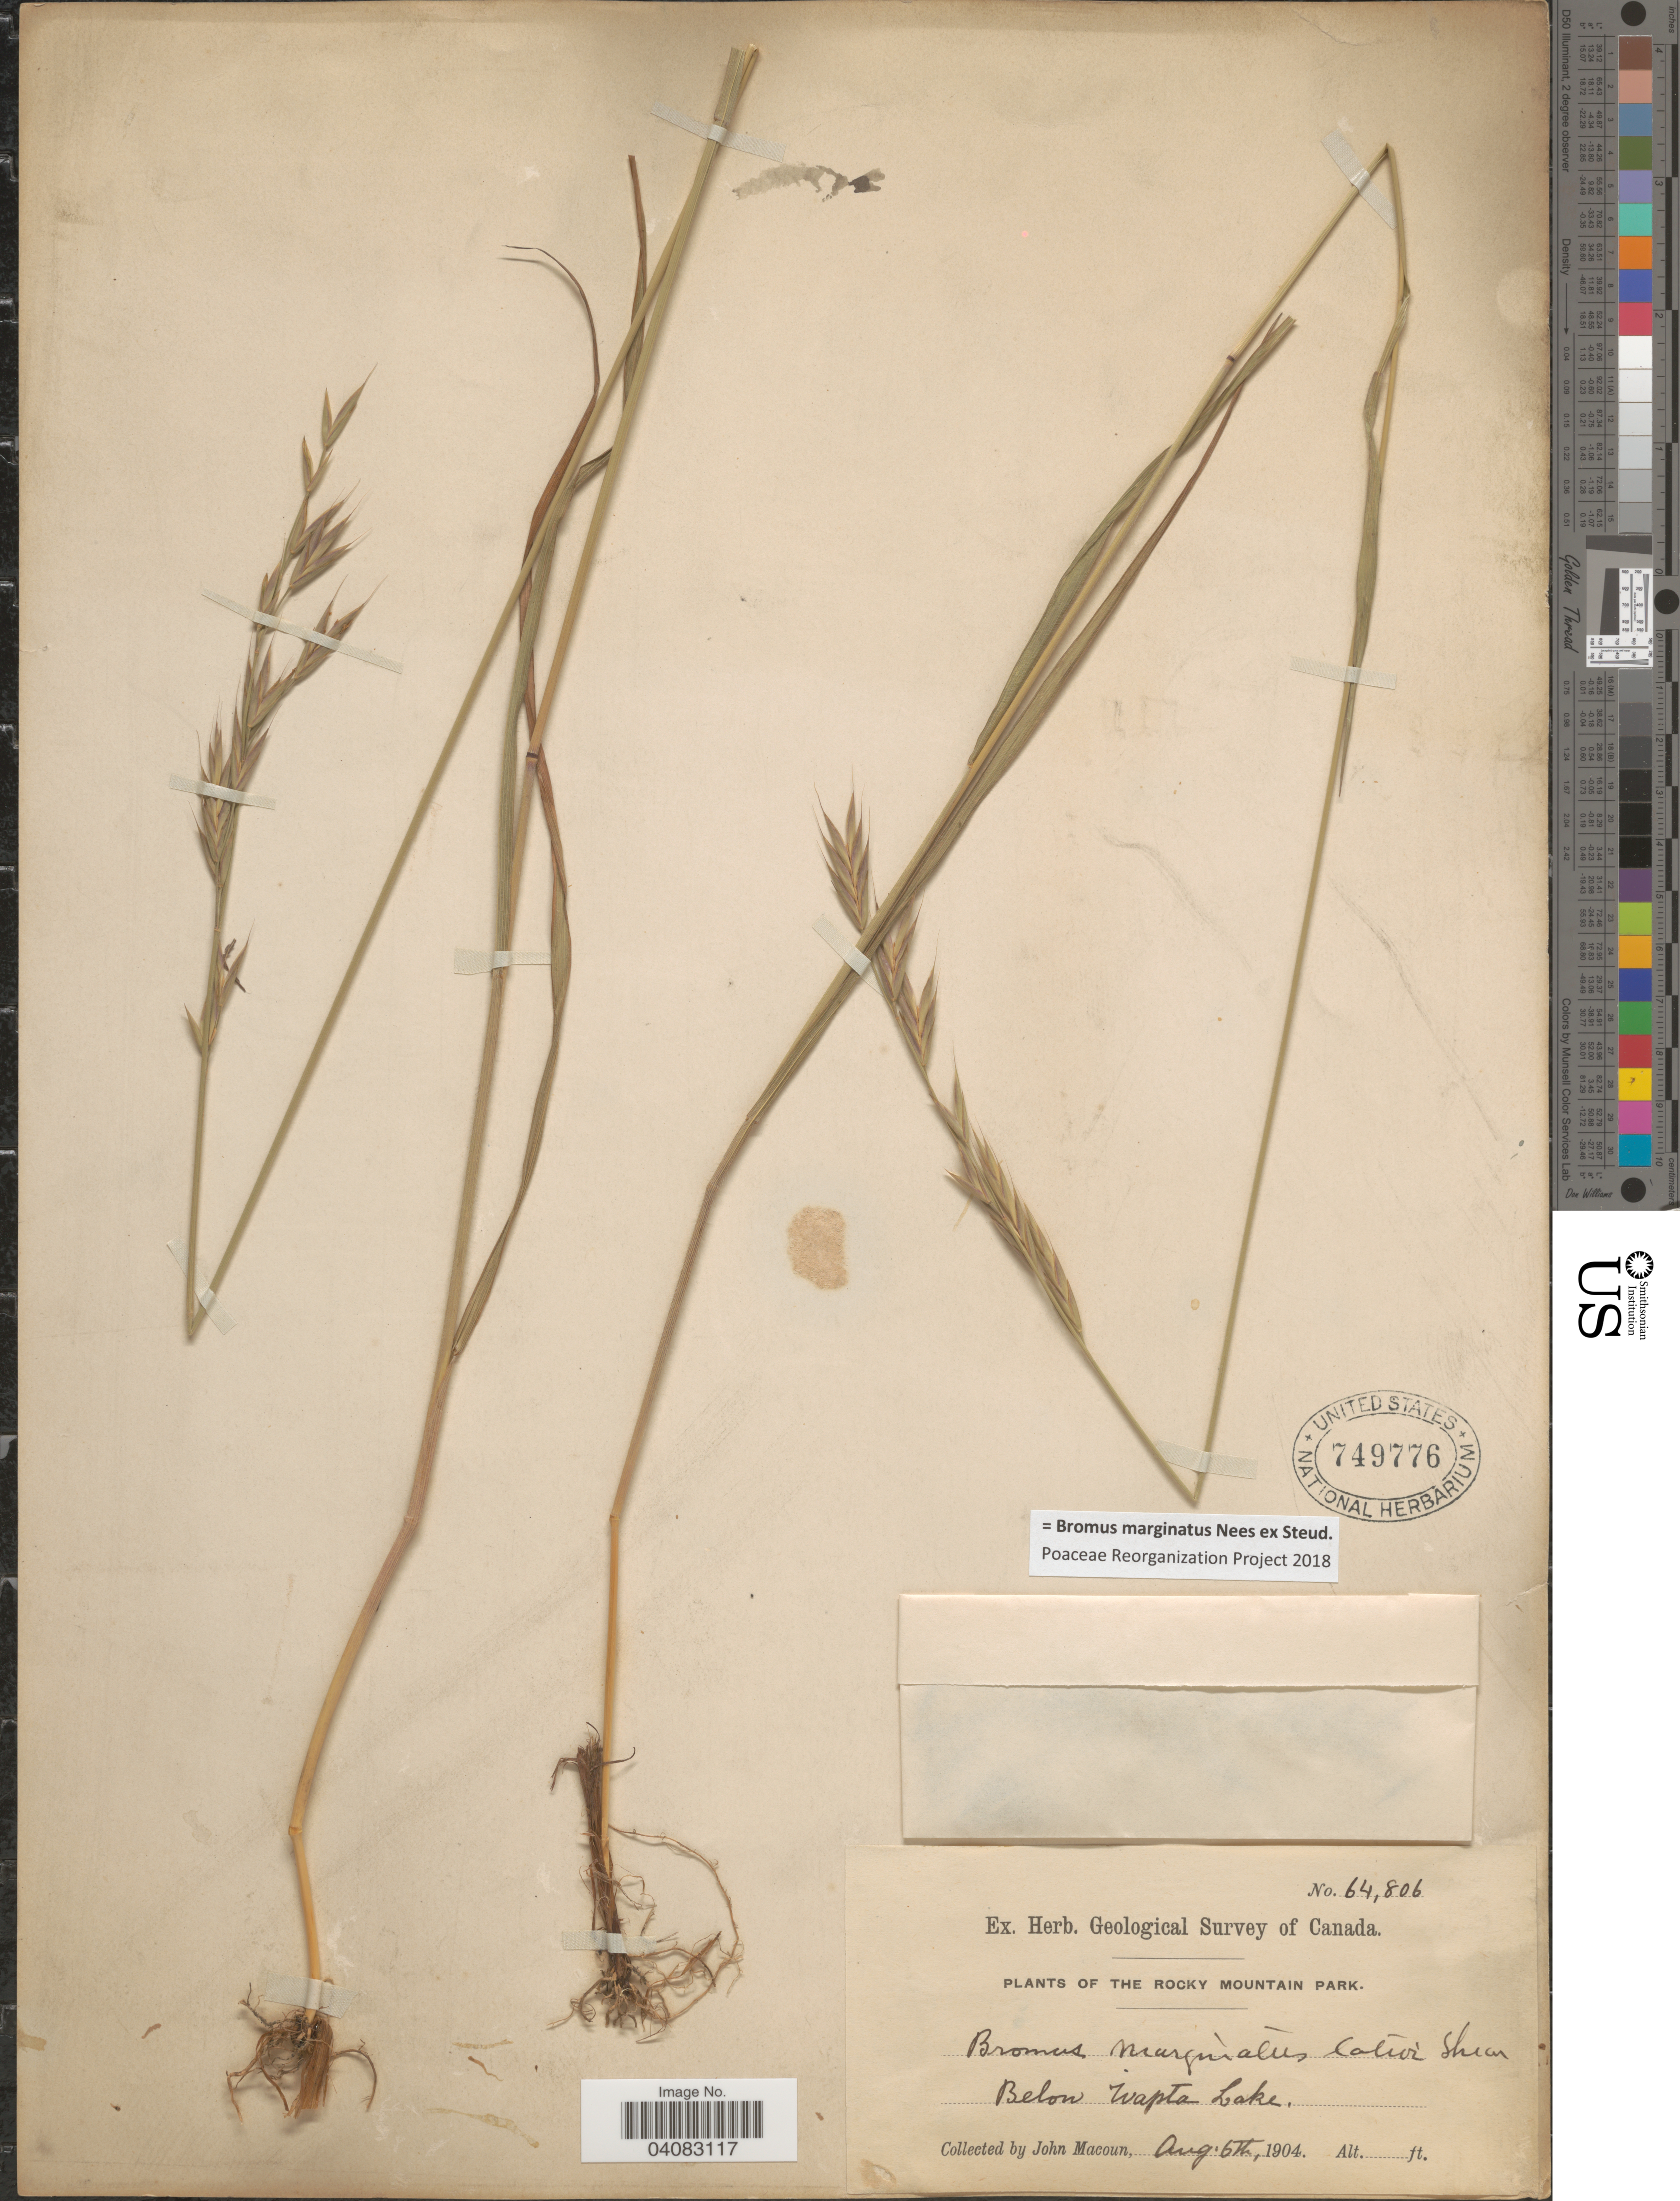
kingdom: Plantae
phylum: Tracheophyta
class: Liliopsida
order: Poales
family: Poaceae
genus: Bromus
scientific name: Bromus marginatus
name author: Nees ex Steud.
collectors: J. Macoun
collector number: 64806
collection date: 1904-08-06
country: Canada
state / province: British Columbia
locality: Geological Survey of Canada. The Rocky Mountain Park. Below Wapta Lake.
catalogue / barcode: US 749776